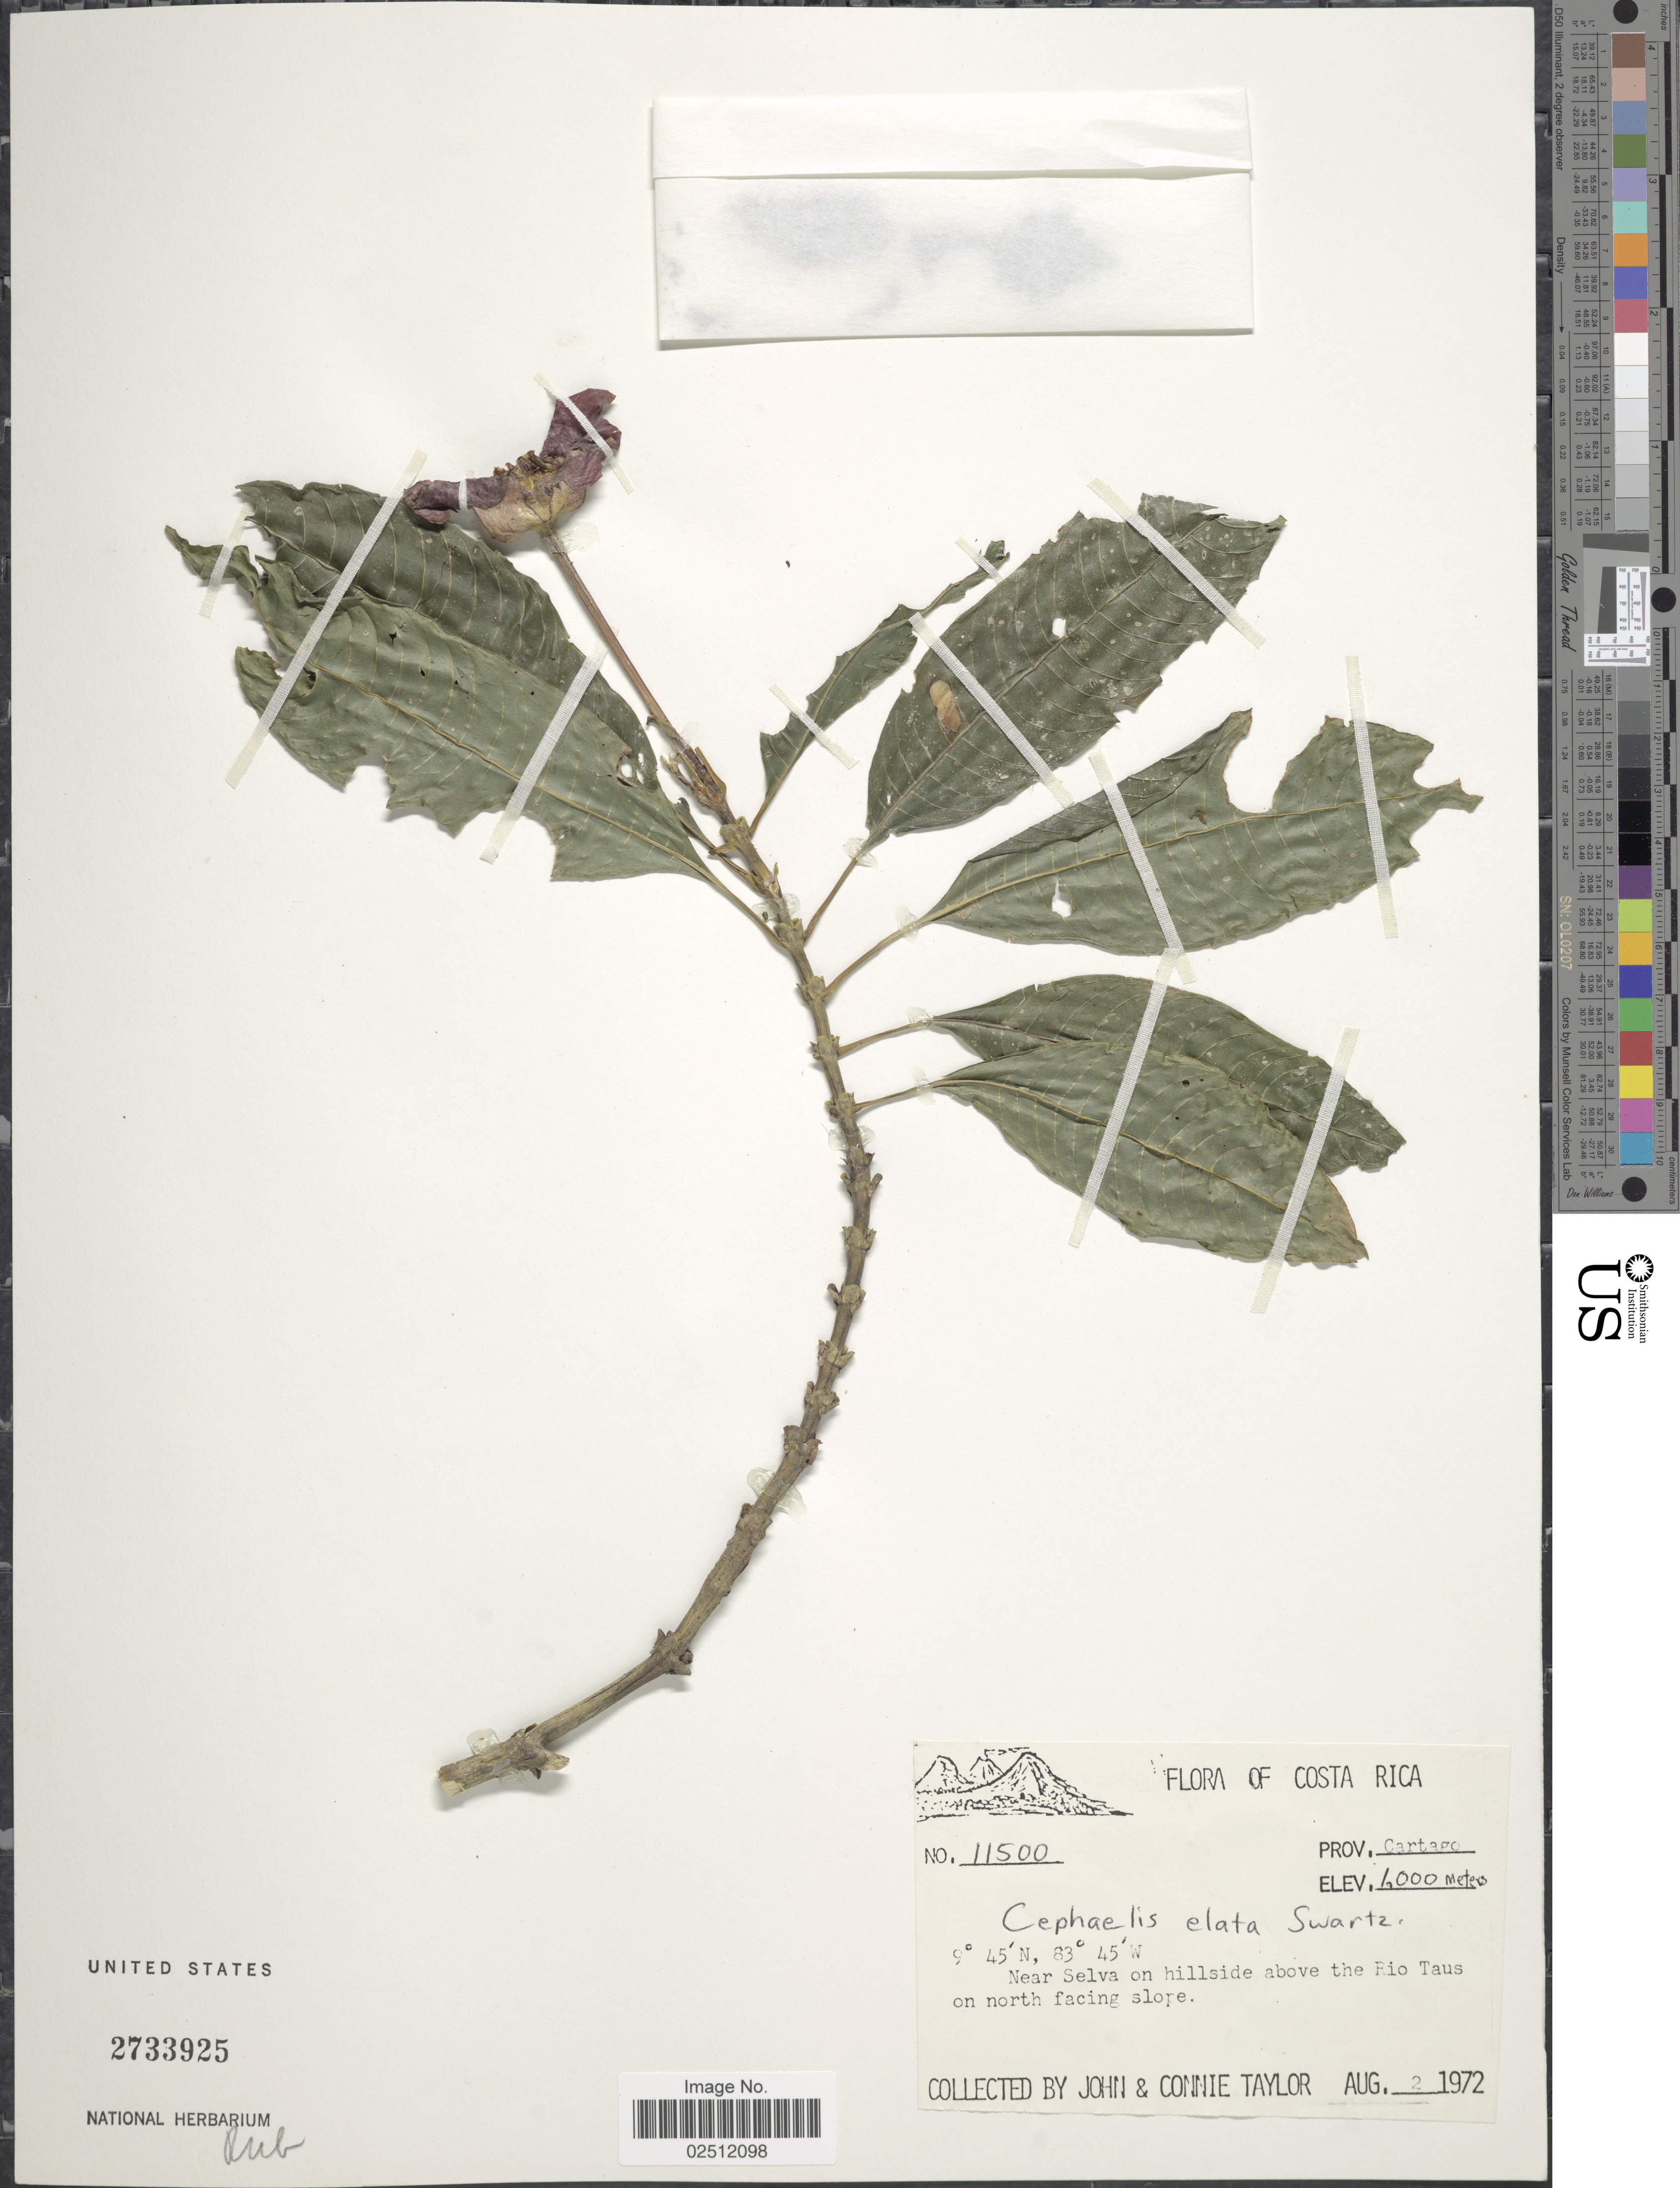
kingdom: Plantae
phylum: Tracheophyta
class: Magnoliopsida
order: Gentianales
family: Rubiaceae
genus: Psychotria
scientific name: Psychotria elata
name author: (Sw.) Hammel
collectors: J. Taylor & C. Taylor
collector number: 11500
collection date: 1972-08-02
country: Costa Rica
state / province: Cartago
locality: Near selva on hillside above the Rio Taus on north facing slope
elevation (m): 4000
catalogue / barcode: US 2733925